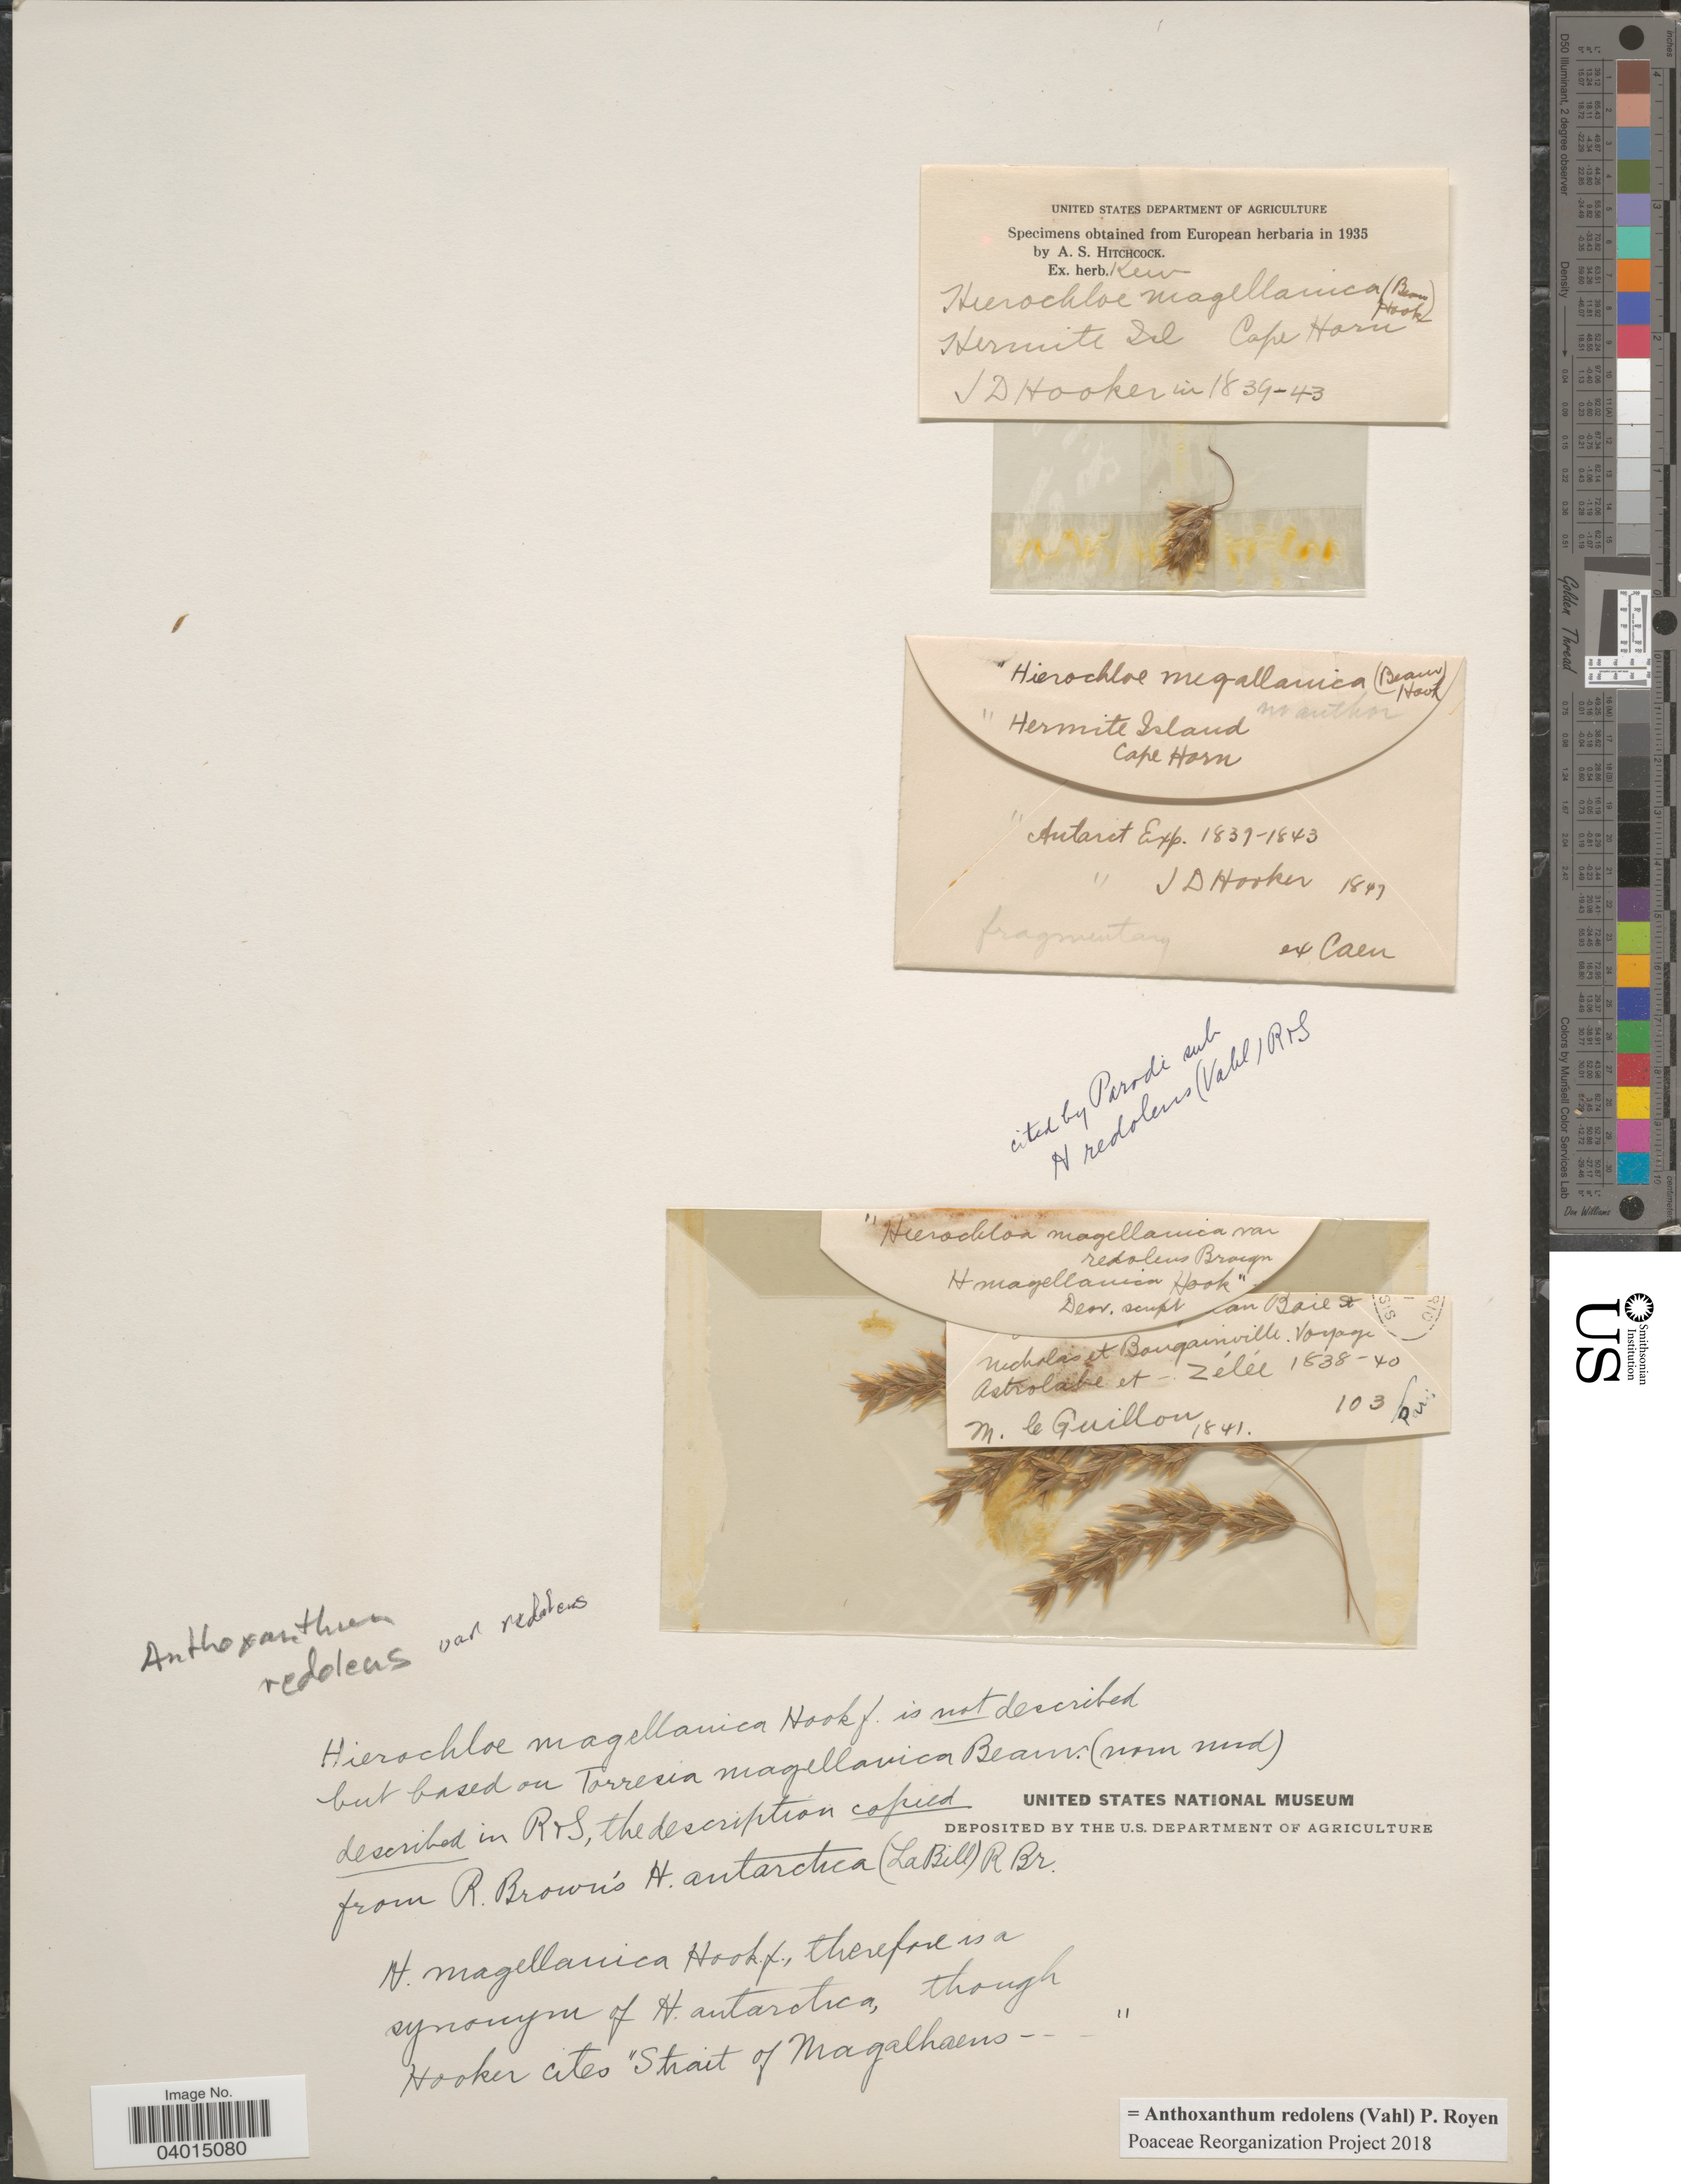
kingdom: Plantae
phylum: Tracheophyta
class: Liliopsida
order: Poales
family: Poaceae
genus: Anthoxanthum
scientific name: Anthoxanthum redolens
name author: (Vahl) P. Royen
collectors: J. D. Hooker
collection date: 1839/1843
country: Chile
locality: Hermite Island. Cape Horn.